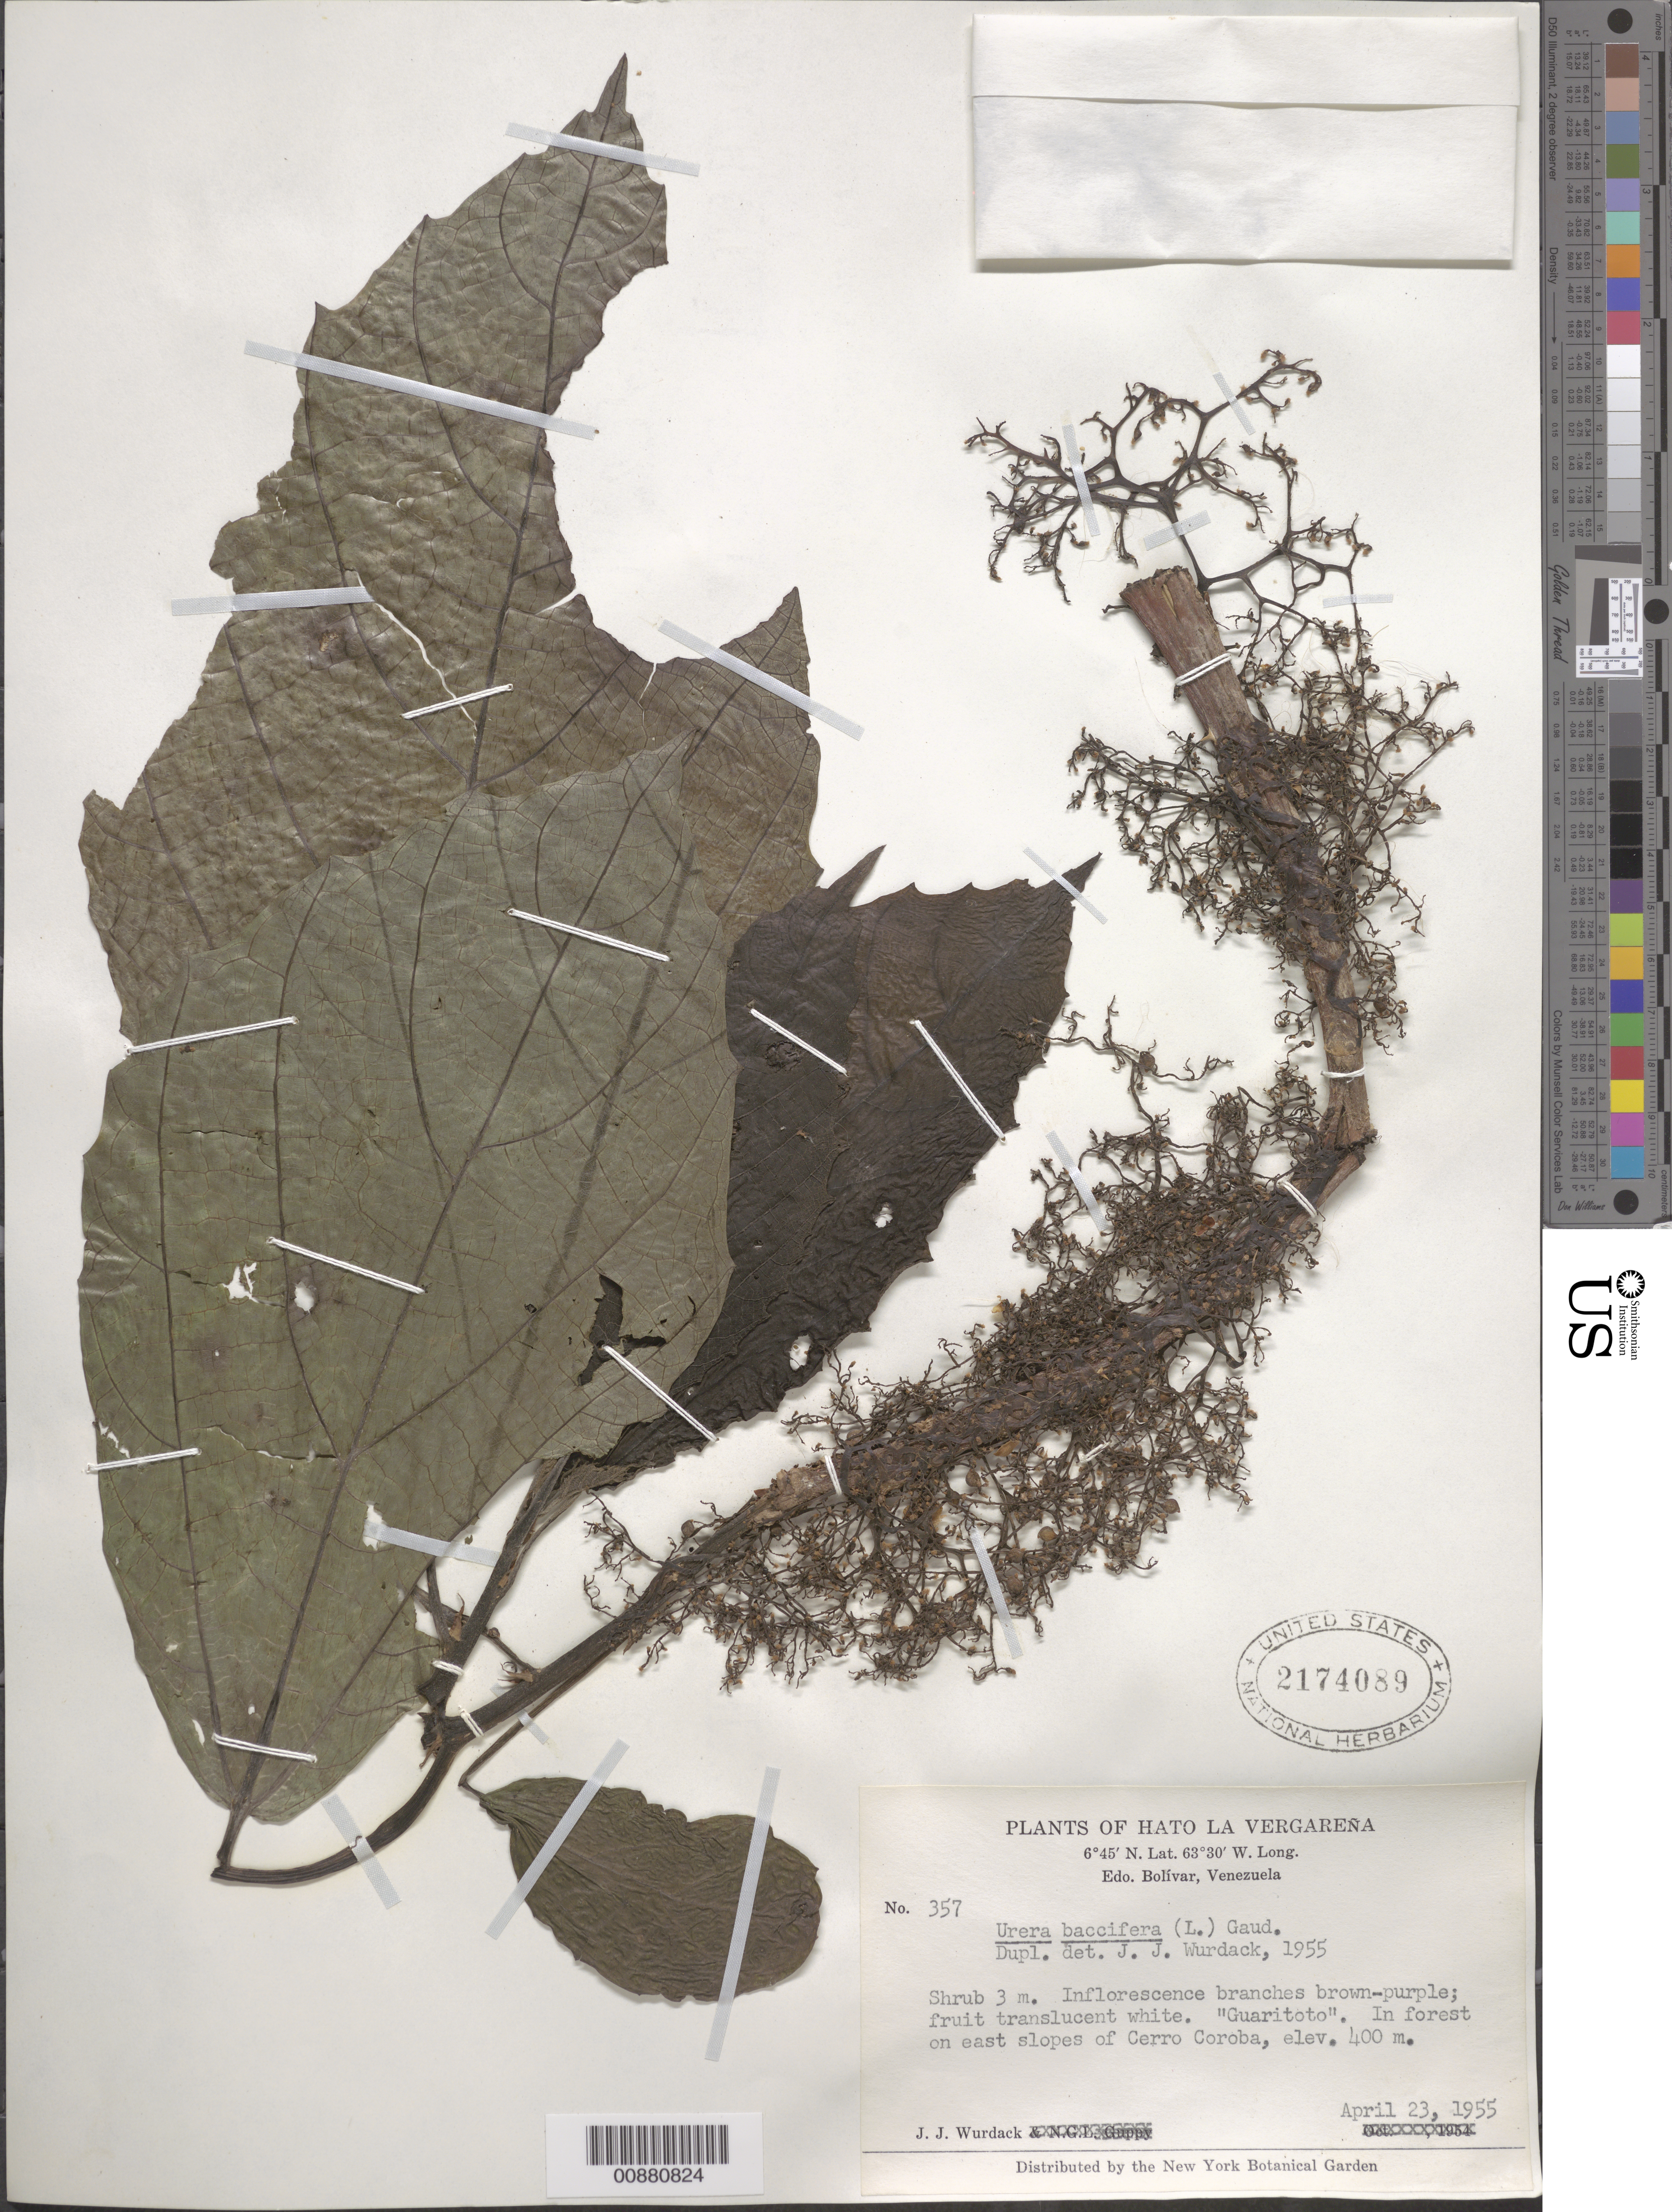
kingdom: Plantae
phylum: Tracheophyta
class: Magnoliopsida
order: Rosales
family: Urticaceae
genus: Urera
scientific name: Urera baccifera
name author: (L.) Gaudich. ex Wedd.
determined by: Wurdack, John J., (US), US (UNITED STATES)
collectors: J. J. Wurdack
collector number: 357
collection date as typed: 23-Apr-55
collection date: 1955-04-23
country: Venezuela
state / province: Bolívar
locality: Cerro Coroba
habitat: Forest on E slope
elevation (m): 400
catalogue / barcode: US 2174089